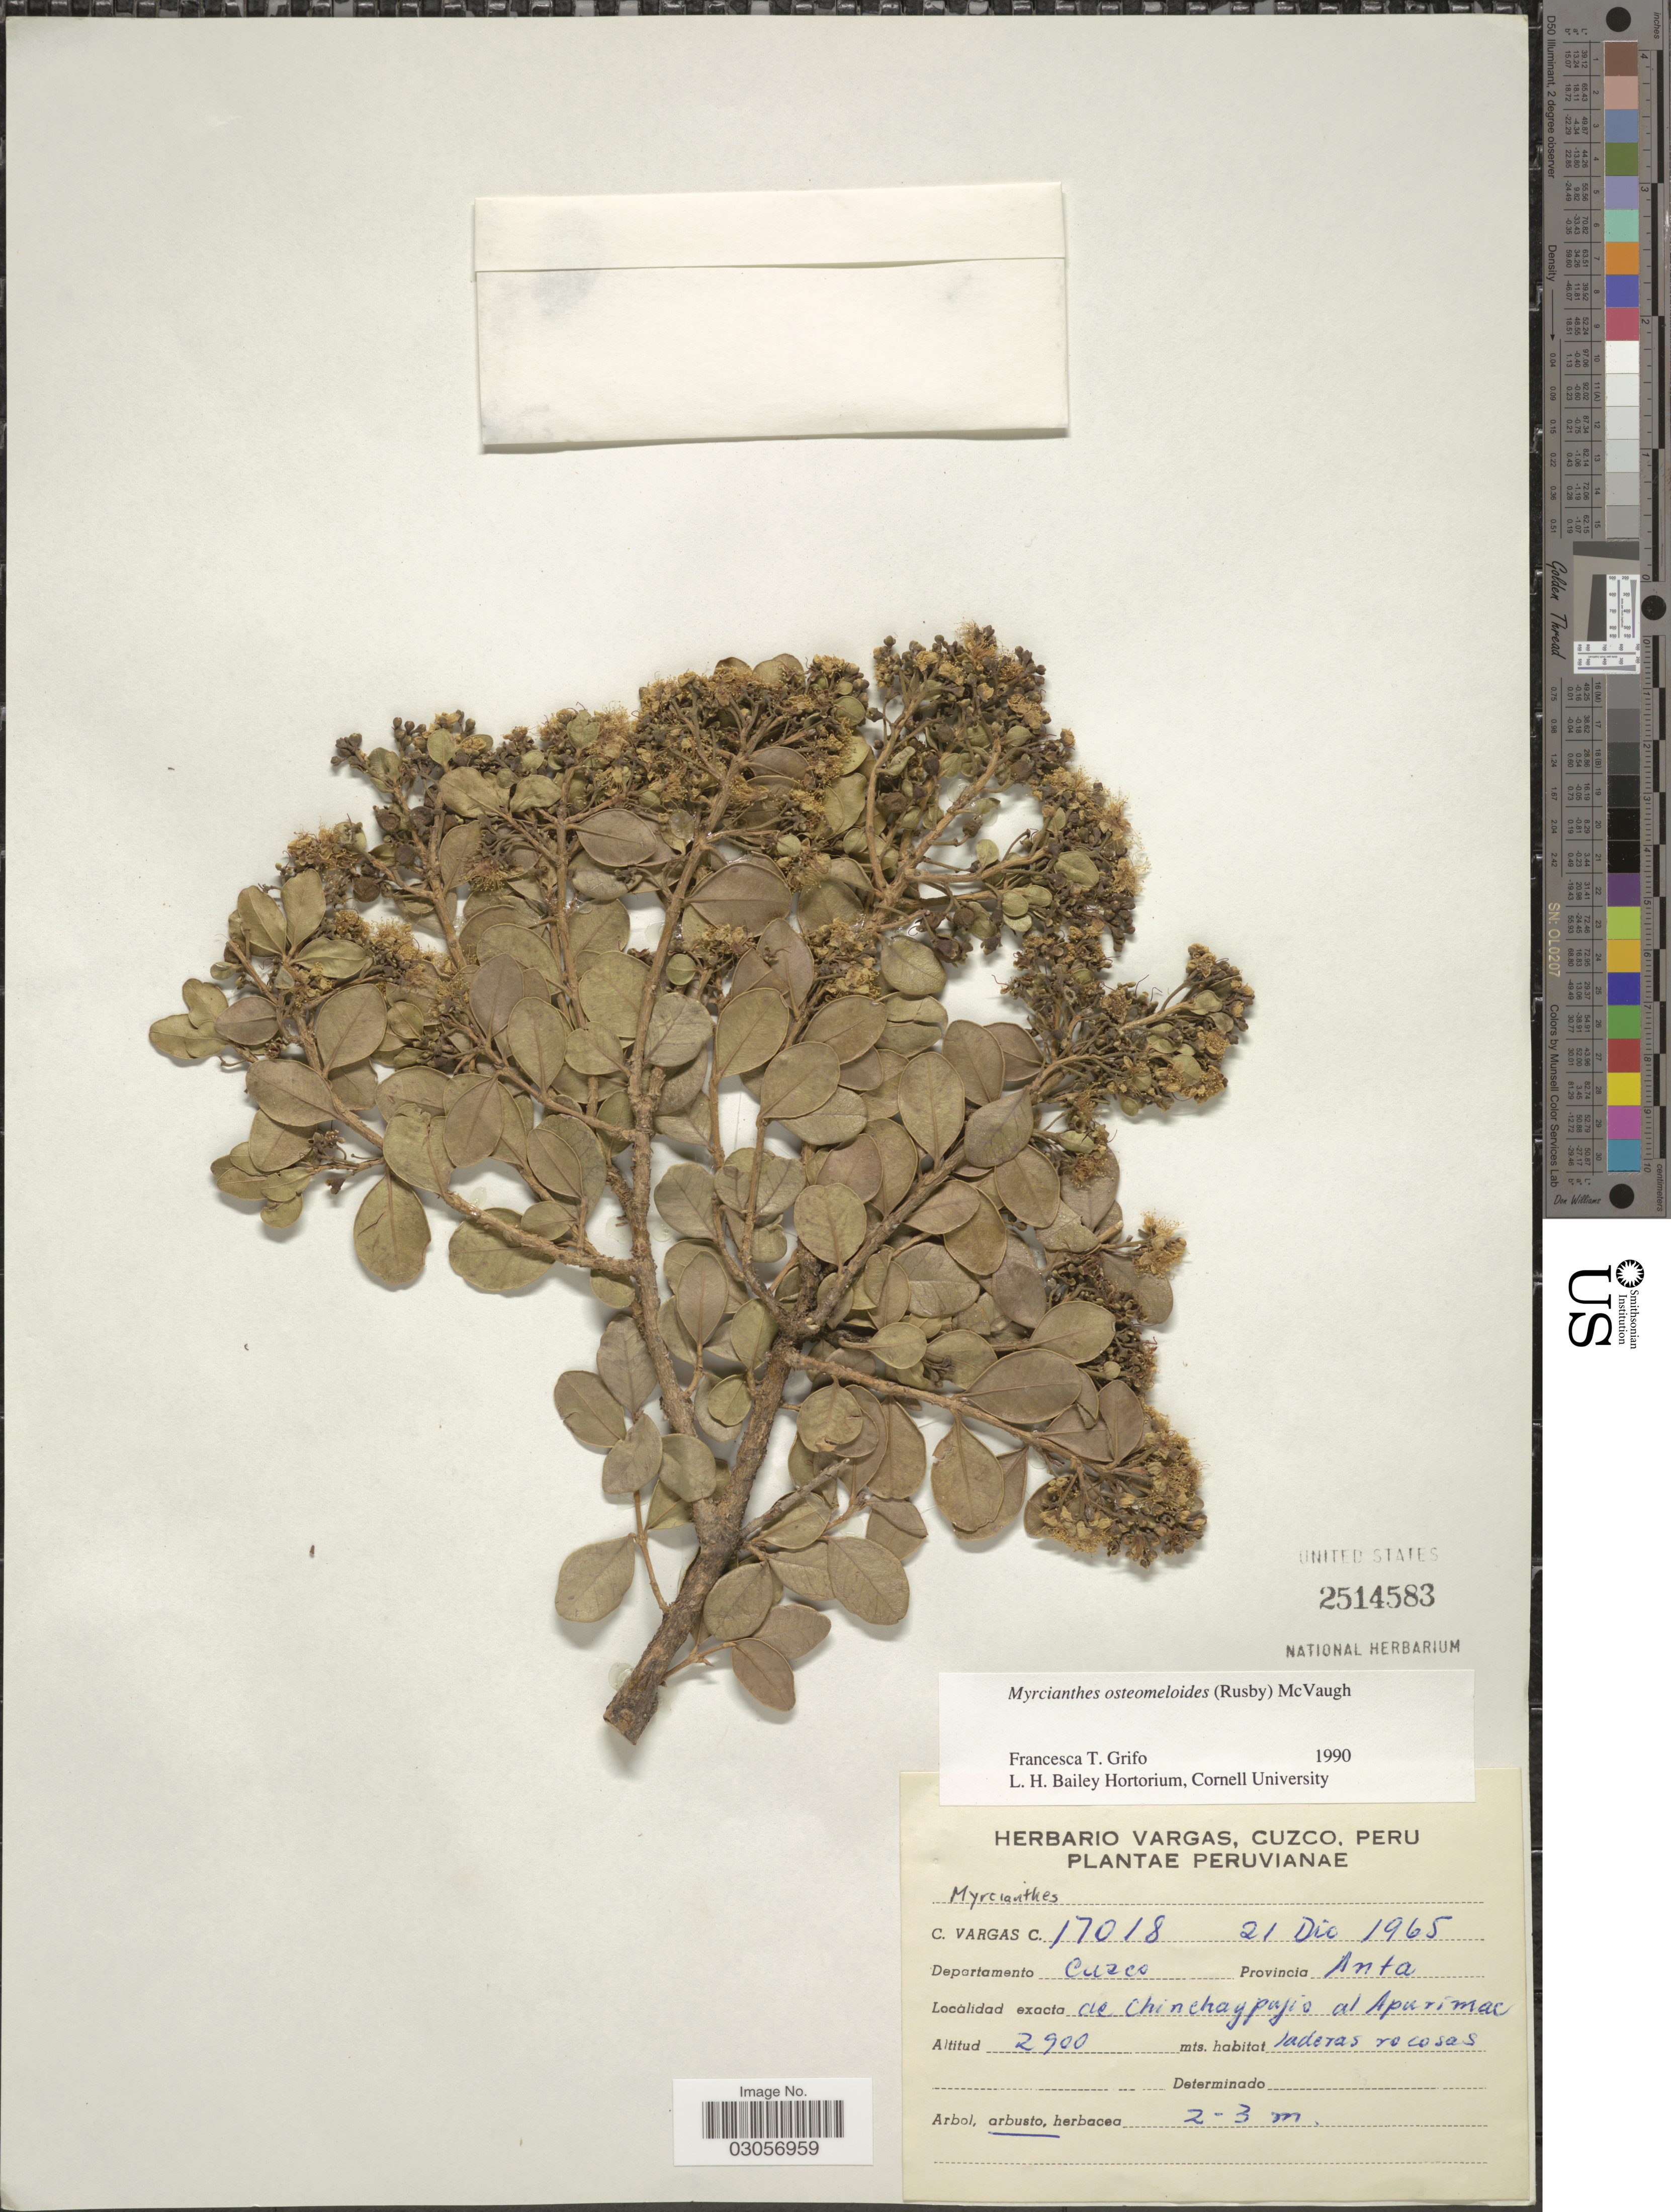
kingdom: Plantae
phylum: Tracheophyta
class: Magnoliopsida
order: Myrtales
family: Myrtaceae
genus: Myrcianthes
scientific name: Myrcianthes osteomeloides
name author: (Rusby) McVaugh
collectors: C. Vargas Calderón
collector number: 17018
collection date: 1965-12-21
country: Peru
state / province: Cusco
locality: Departamento Cuzco. Provincia Anta. de Chinchaypujio al Apurimac.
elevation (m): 2900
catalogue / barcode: US 2514583